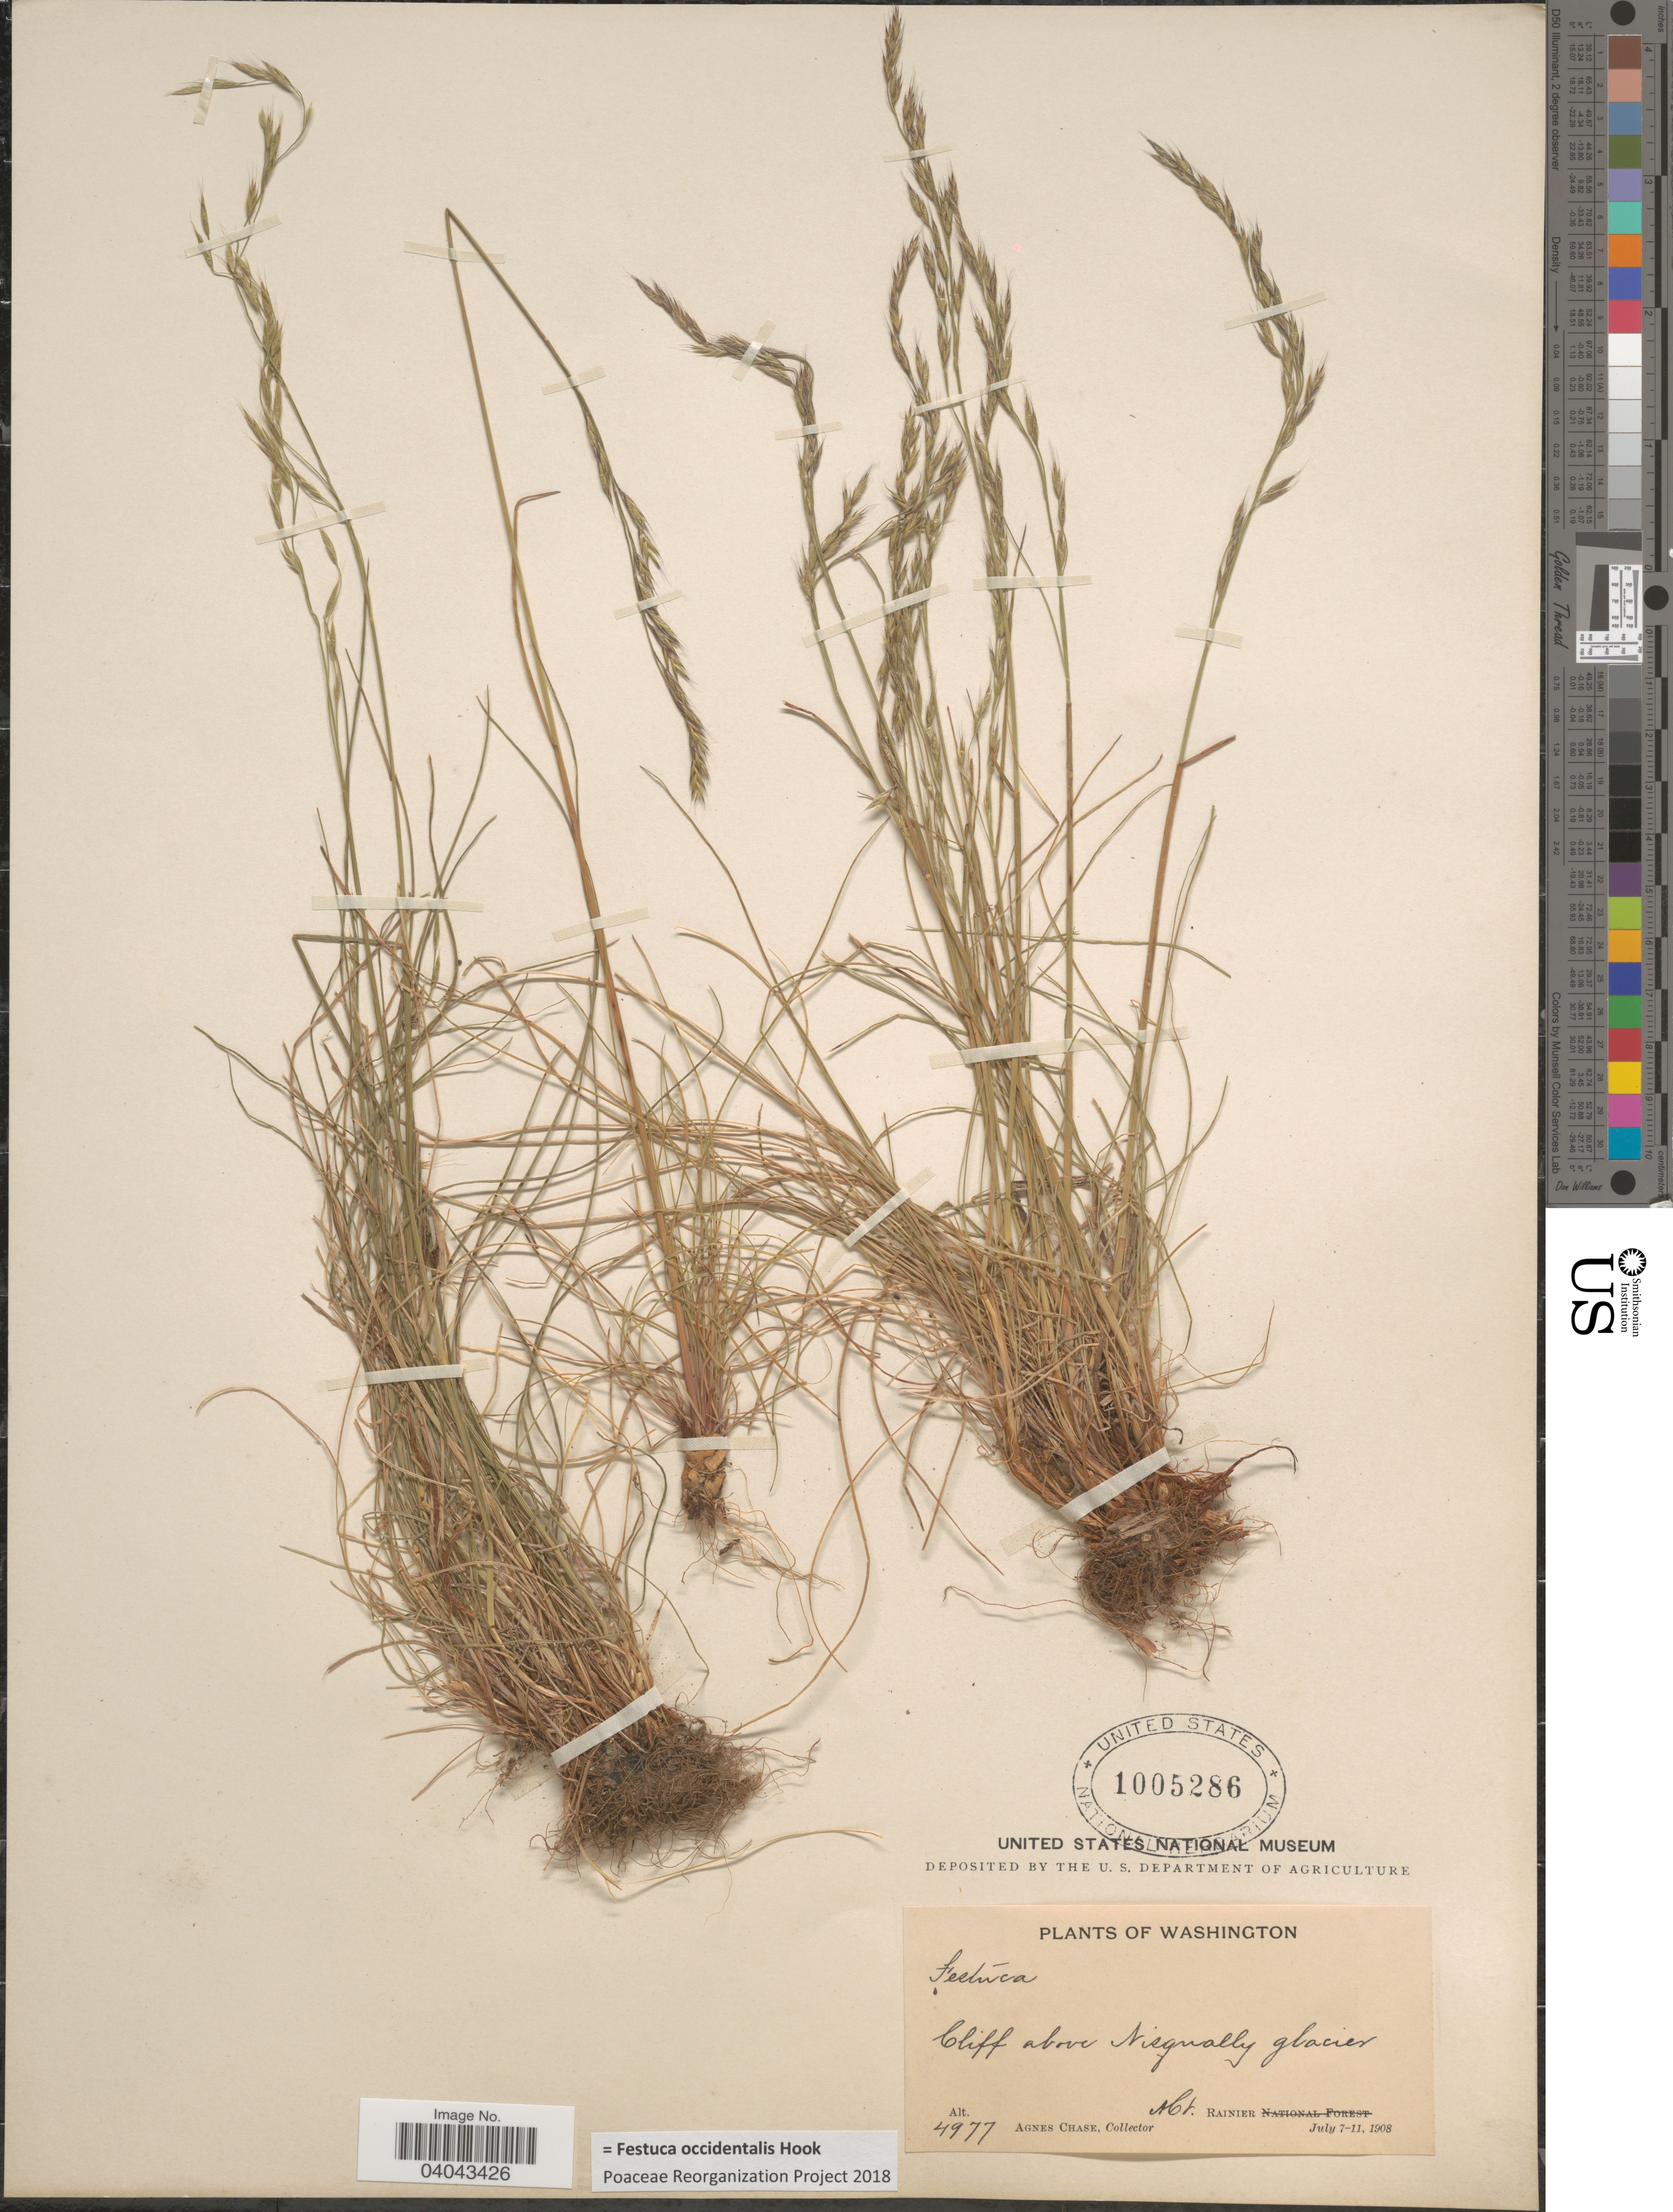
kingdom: Plantae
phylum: Tracheophyta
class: Liliopsida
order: Poales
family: Poaceae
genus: Festuca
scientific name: Festuca occidentalis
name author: Hook.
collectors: A. Chase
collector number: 4977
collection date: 1908-07-07/1908-07-11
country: United States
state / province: Washington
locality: Cliff above Nisqually glacier. Mt. Rainier.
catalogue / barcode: US 1005286